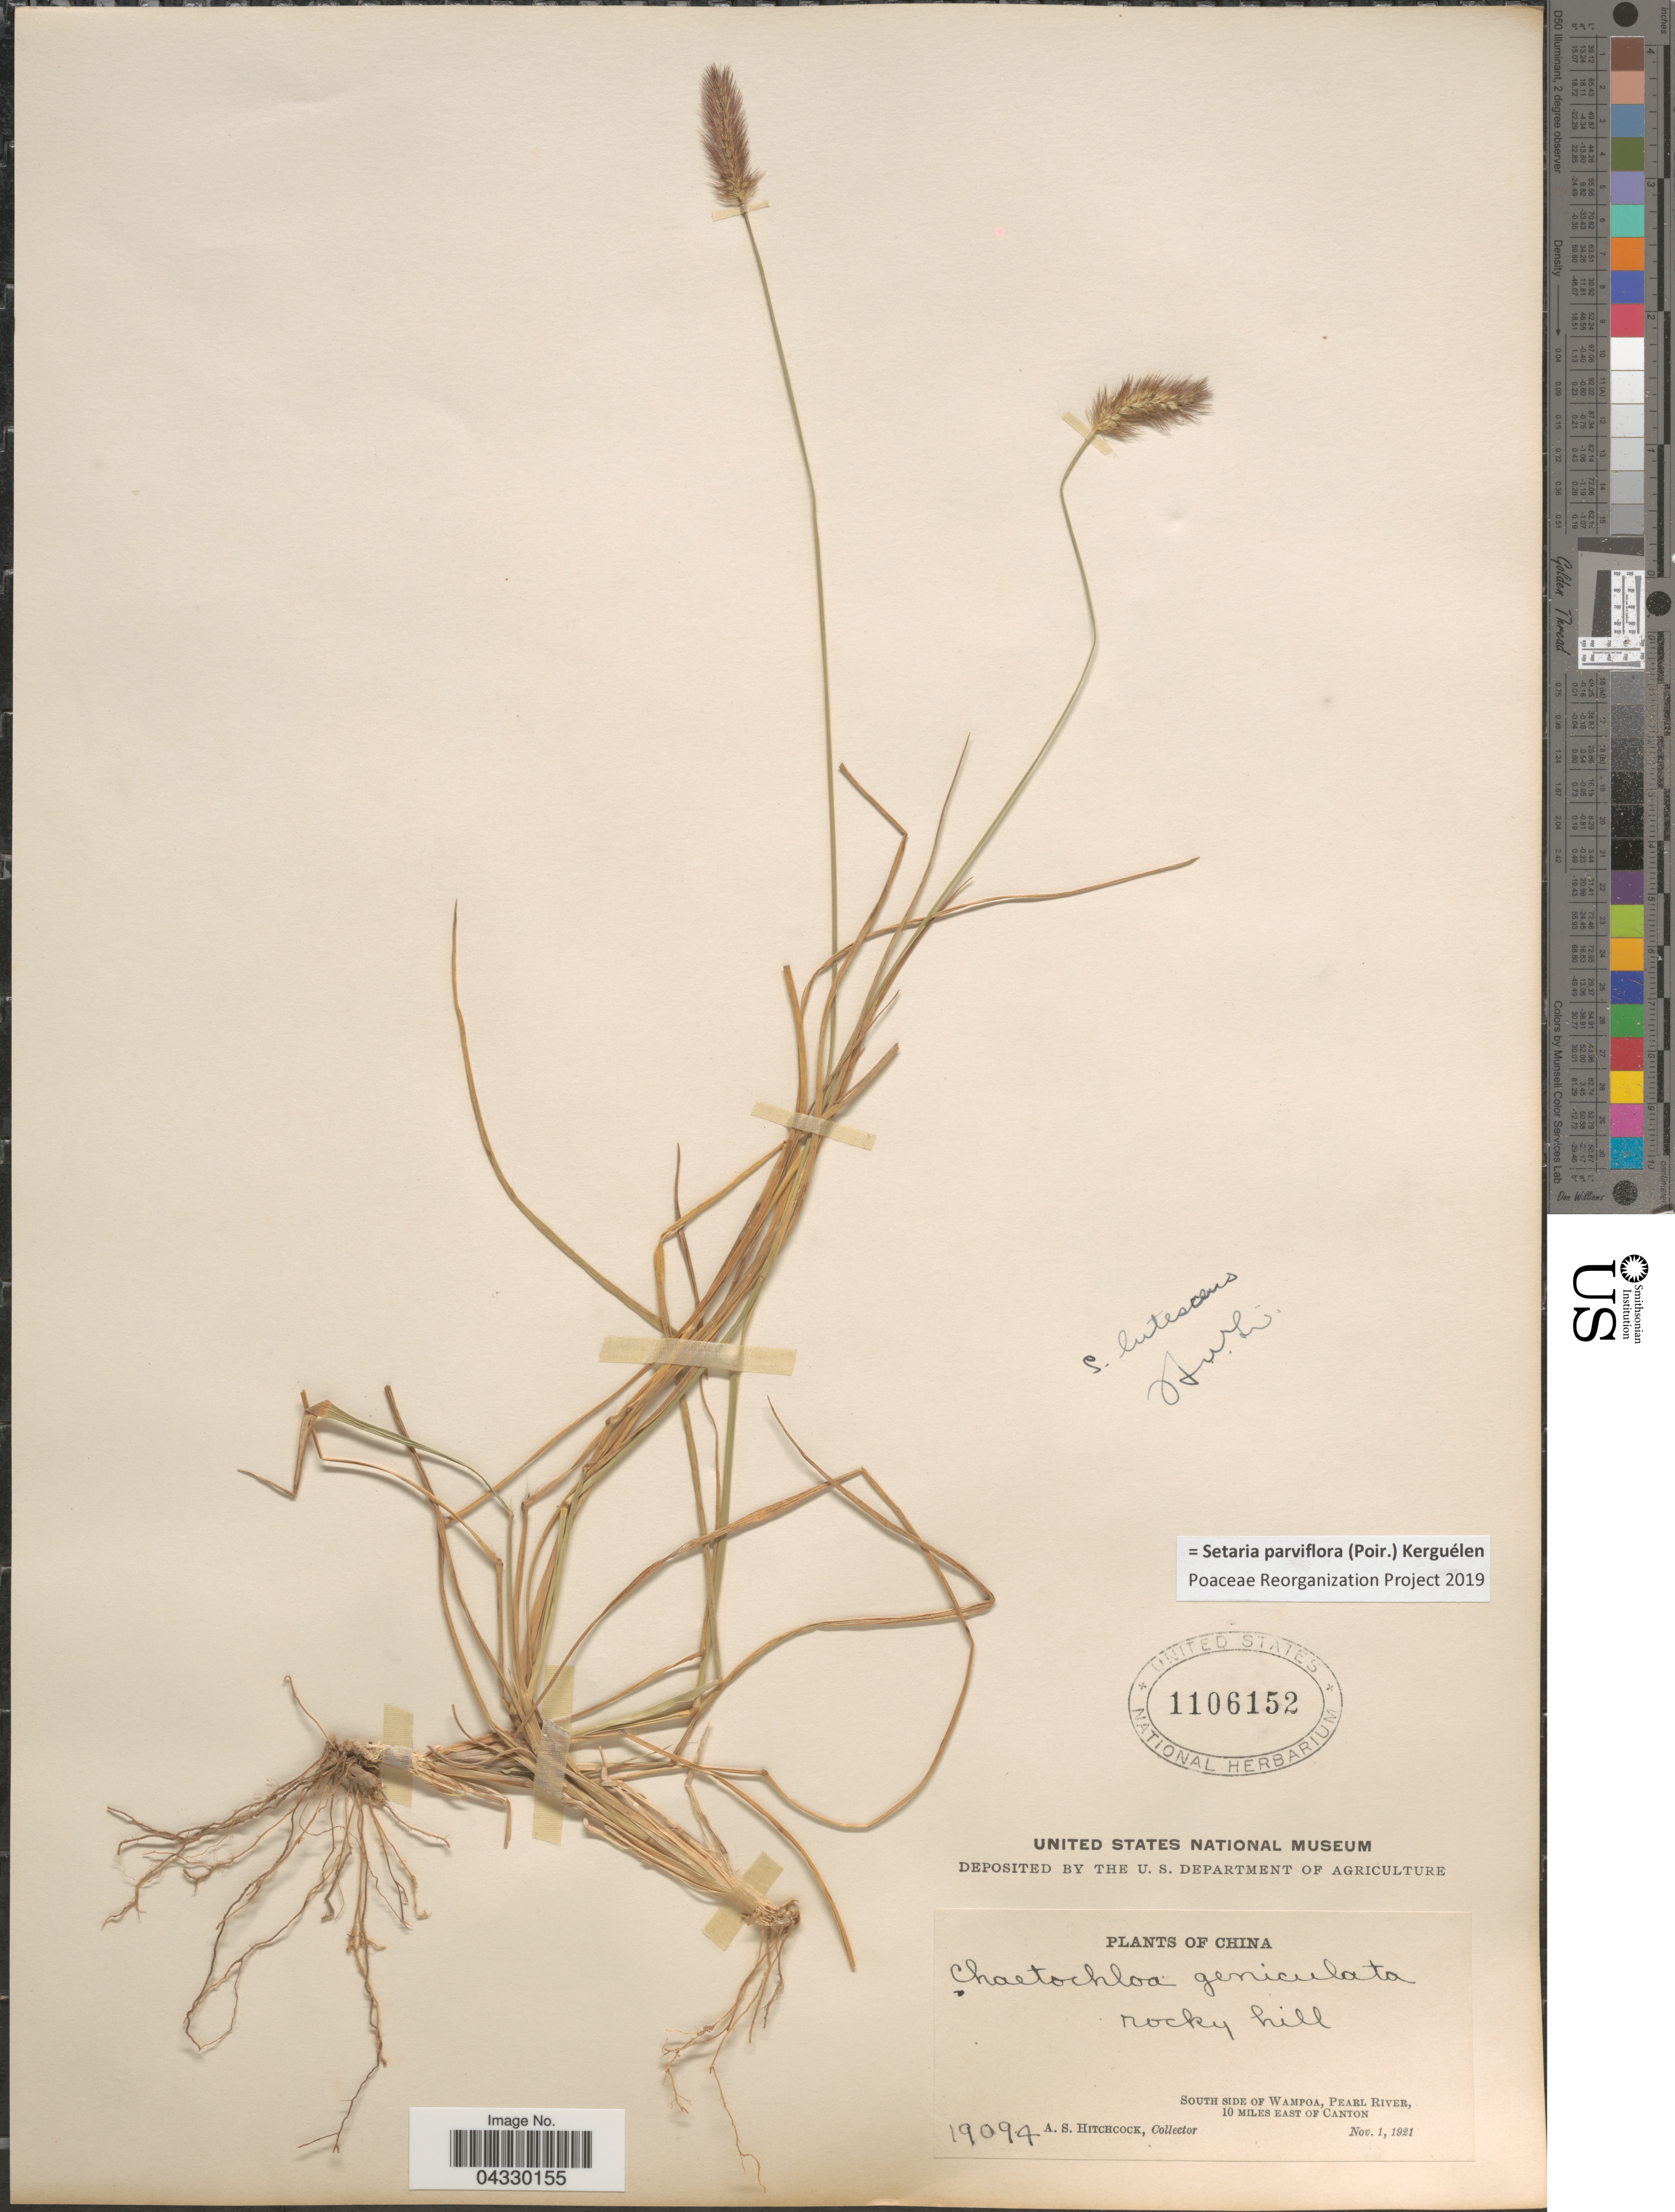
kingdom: Plantae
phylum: Tracheophyta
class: Liliopsida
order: Poales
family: Poaceae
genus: Setaria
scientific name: Setaria parviflora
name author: (Poir.) Kerguélen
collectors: A. S. Hitchcock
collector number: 19094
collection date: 1921-11-01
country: China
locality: South side of Wampoa, Pearl River, 10 miles east of Canton.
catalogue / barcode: US 1106152